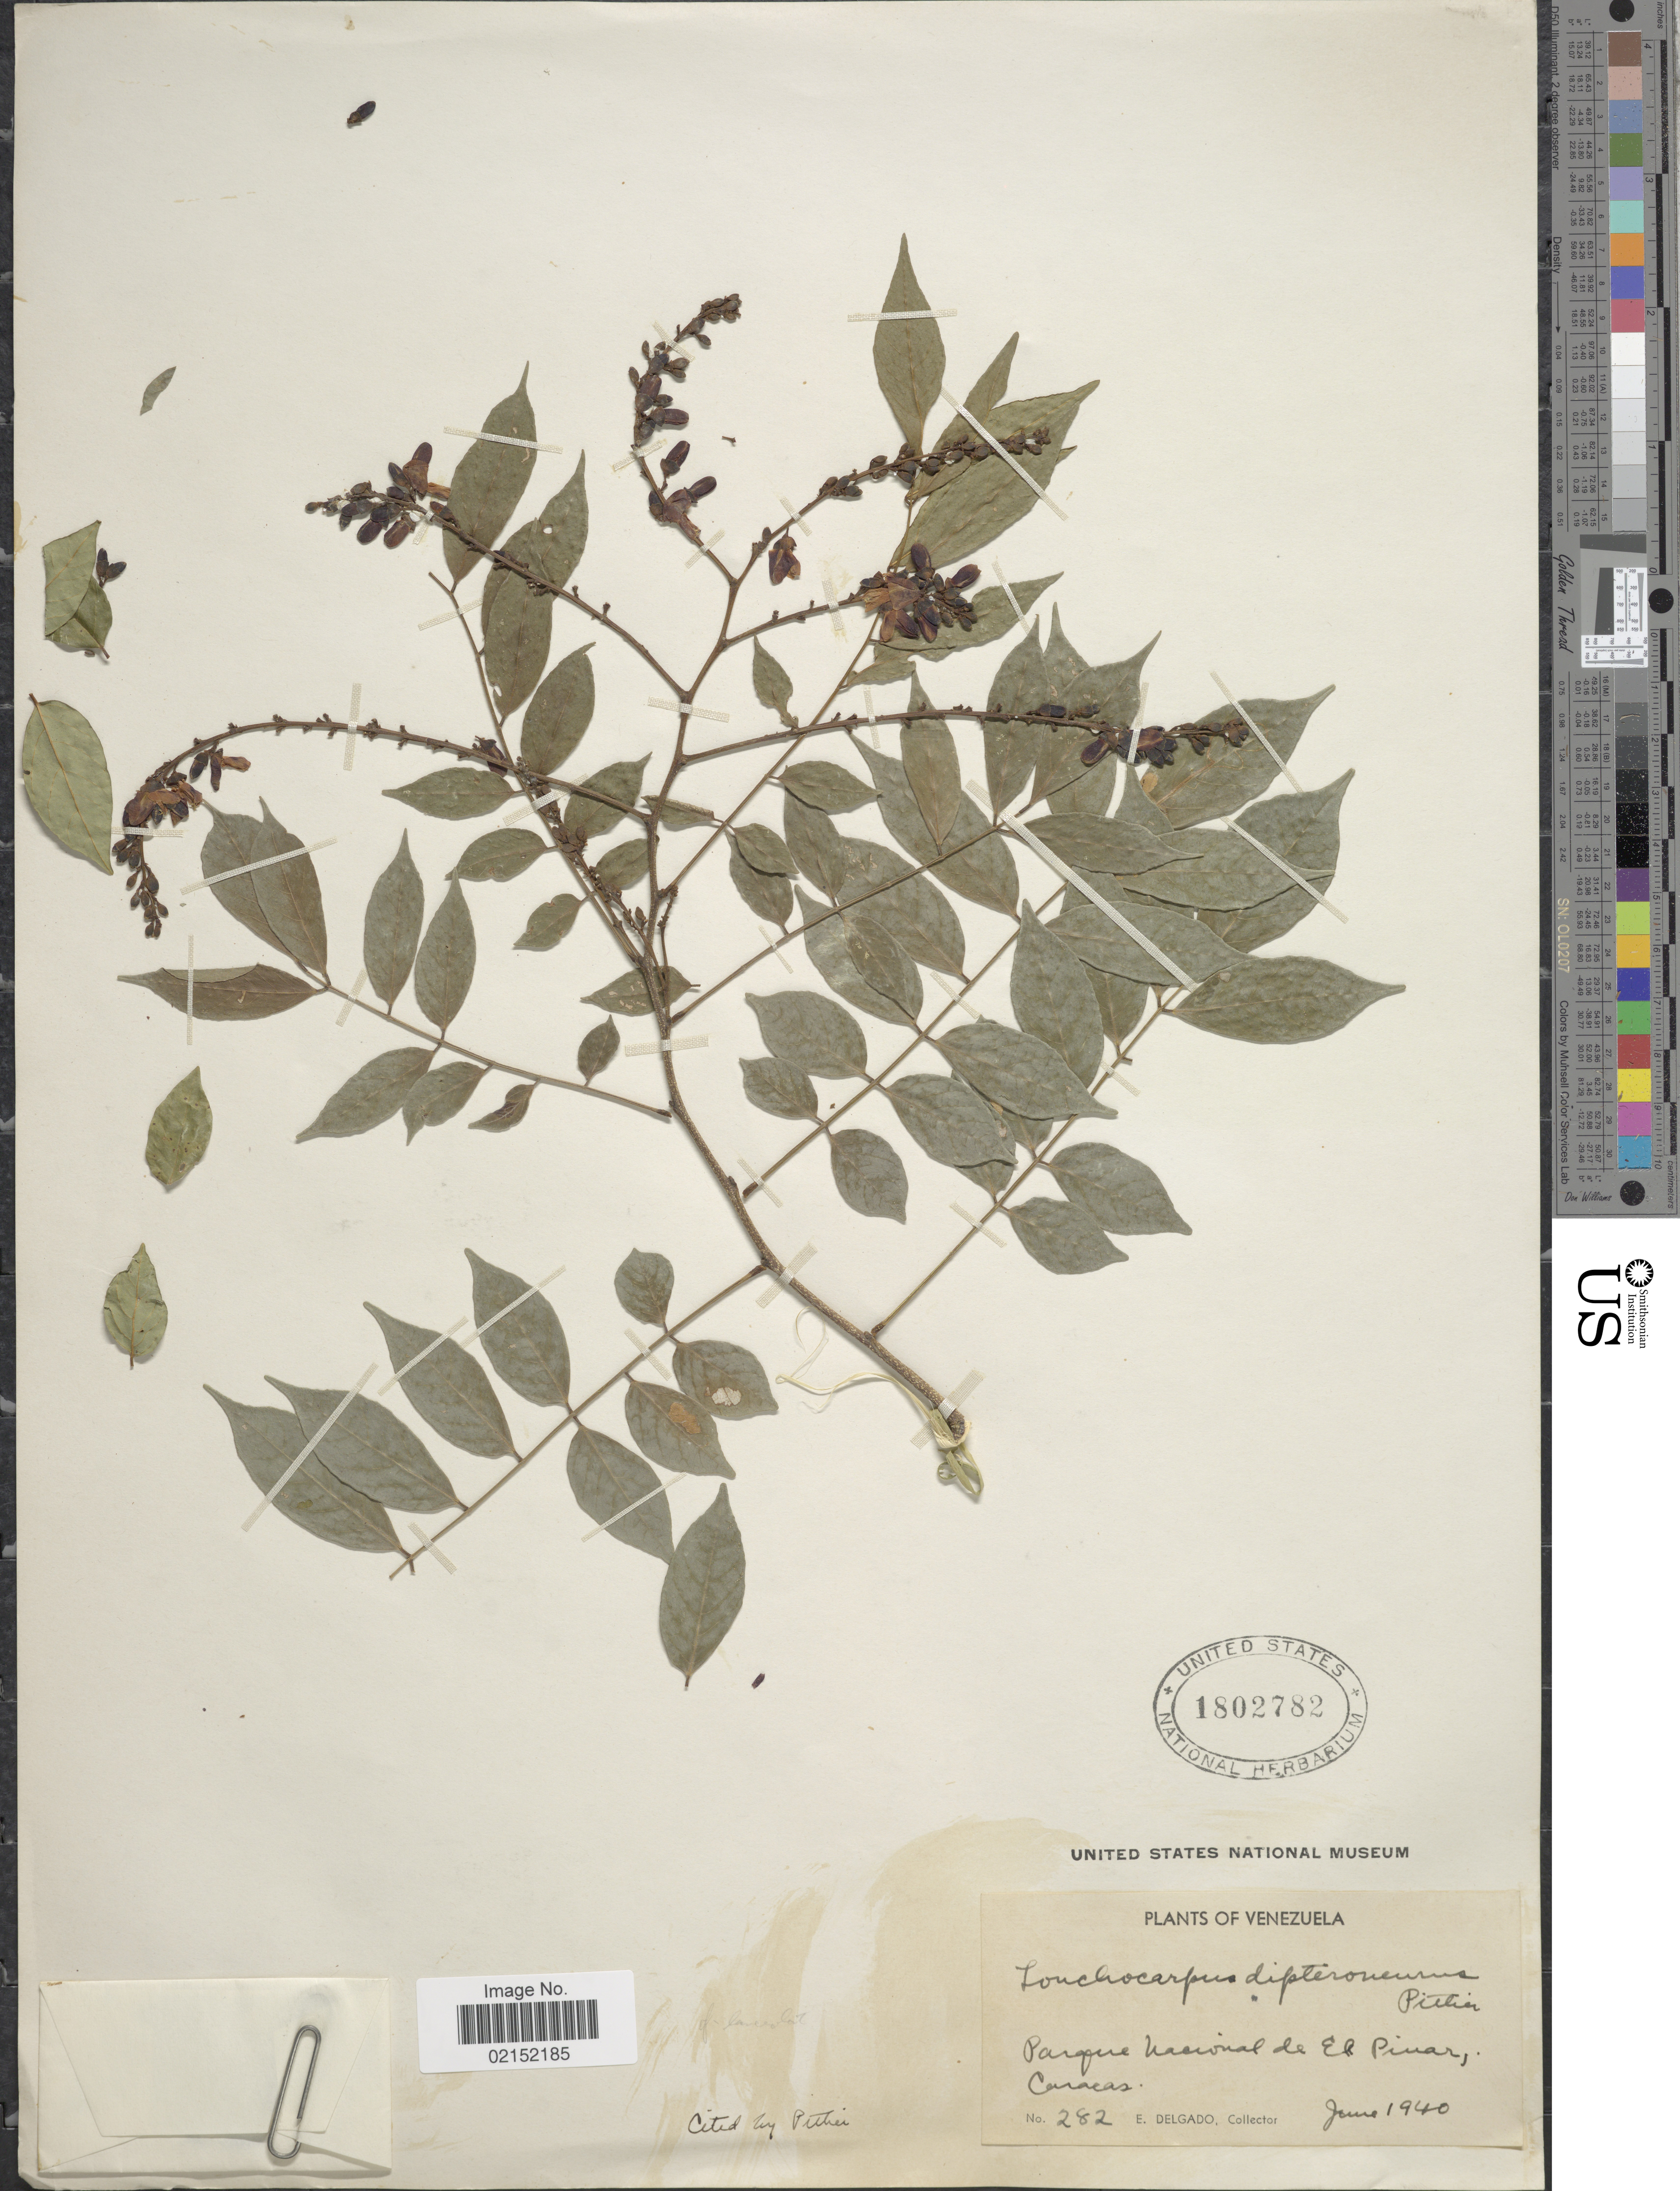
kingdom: Plantae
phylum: Tracheophyta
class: Magnoliopsida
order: Fabales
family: Fabaceae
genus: Lonchocarpus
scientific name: Lonchocarpus dipteroneurus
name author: Pittier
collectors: E. Delgado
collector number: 282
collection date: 1940-06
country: Venezuela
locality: Parque Nacional de El Pinar, Caracas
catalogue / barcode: US 1802782